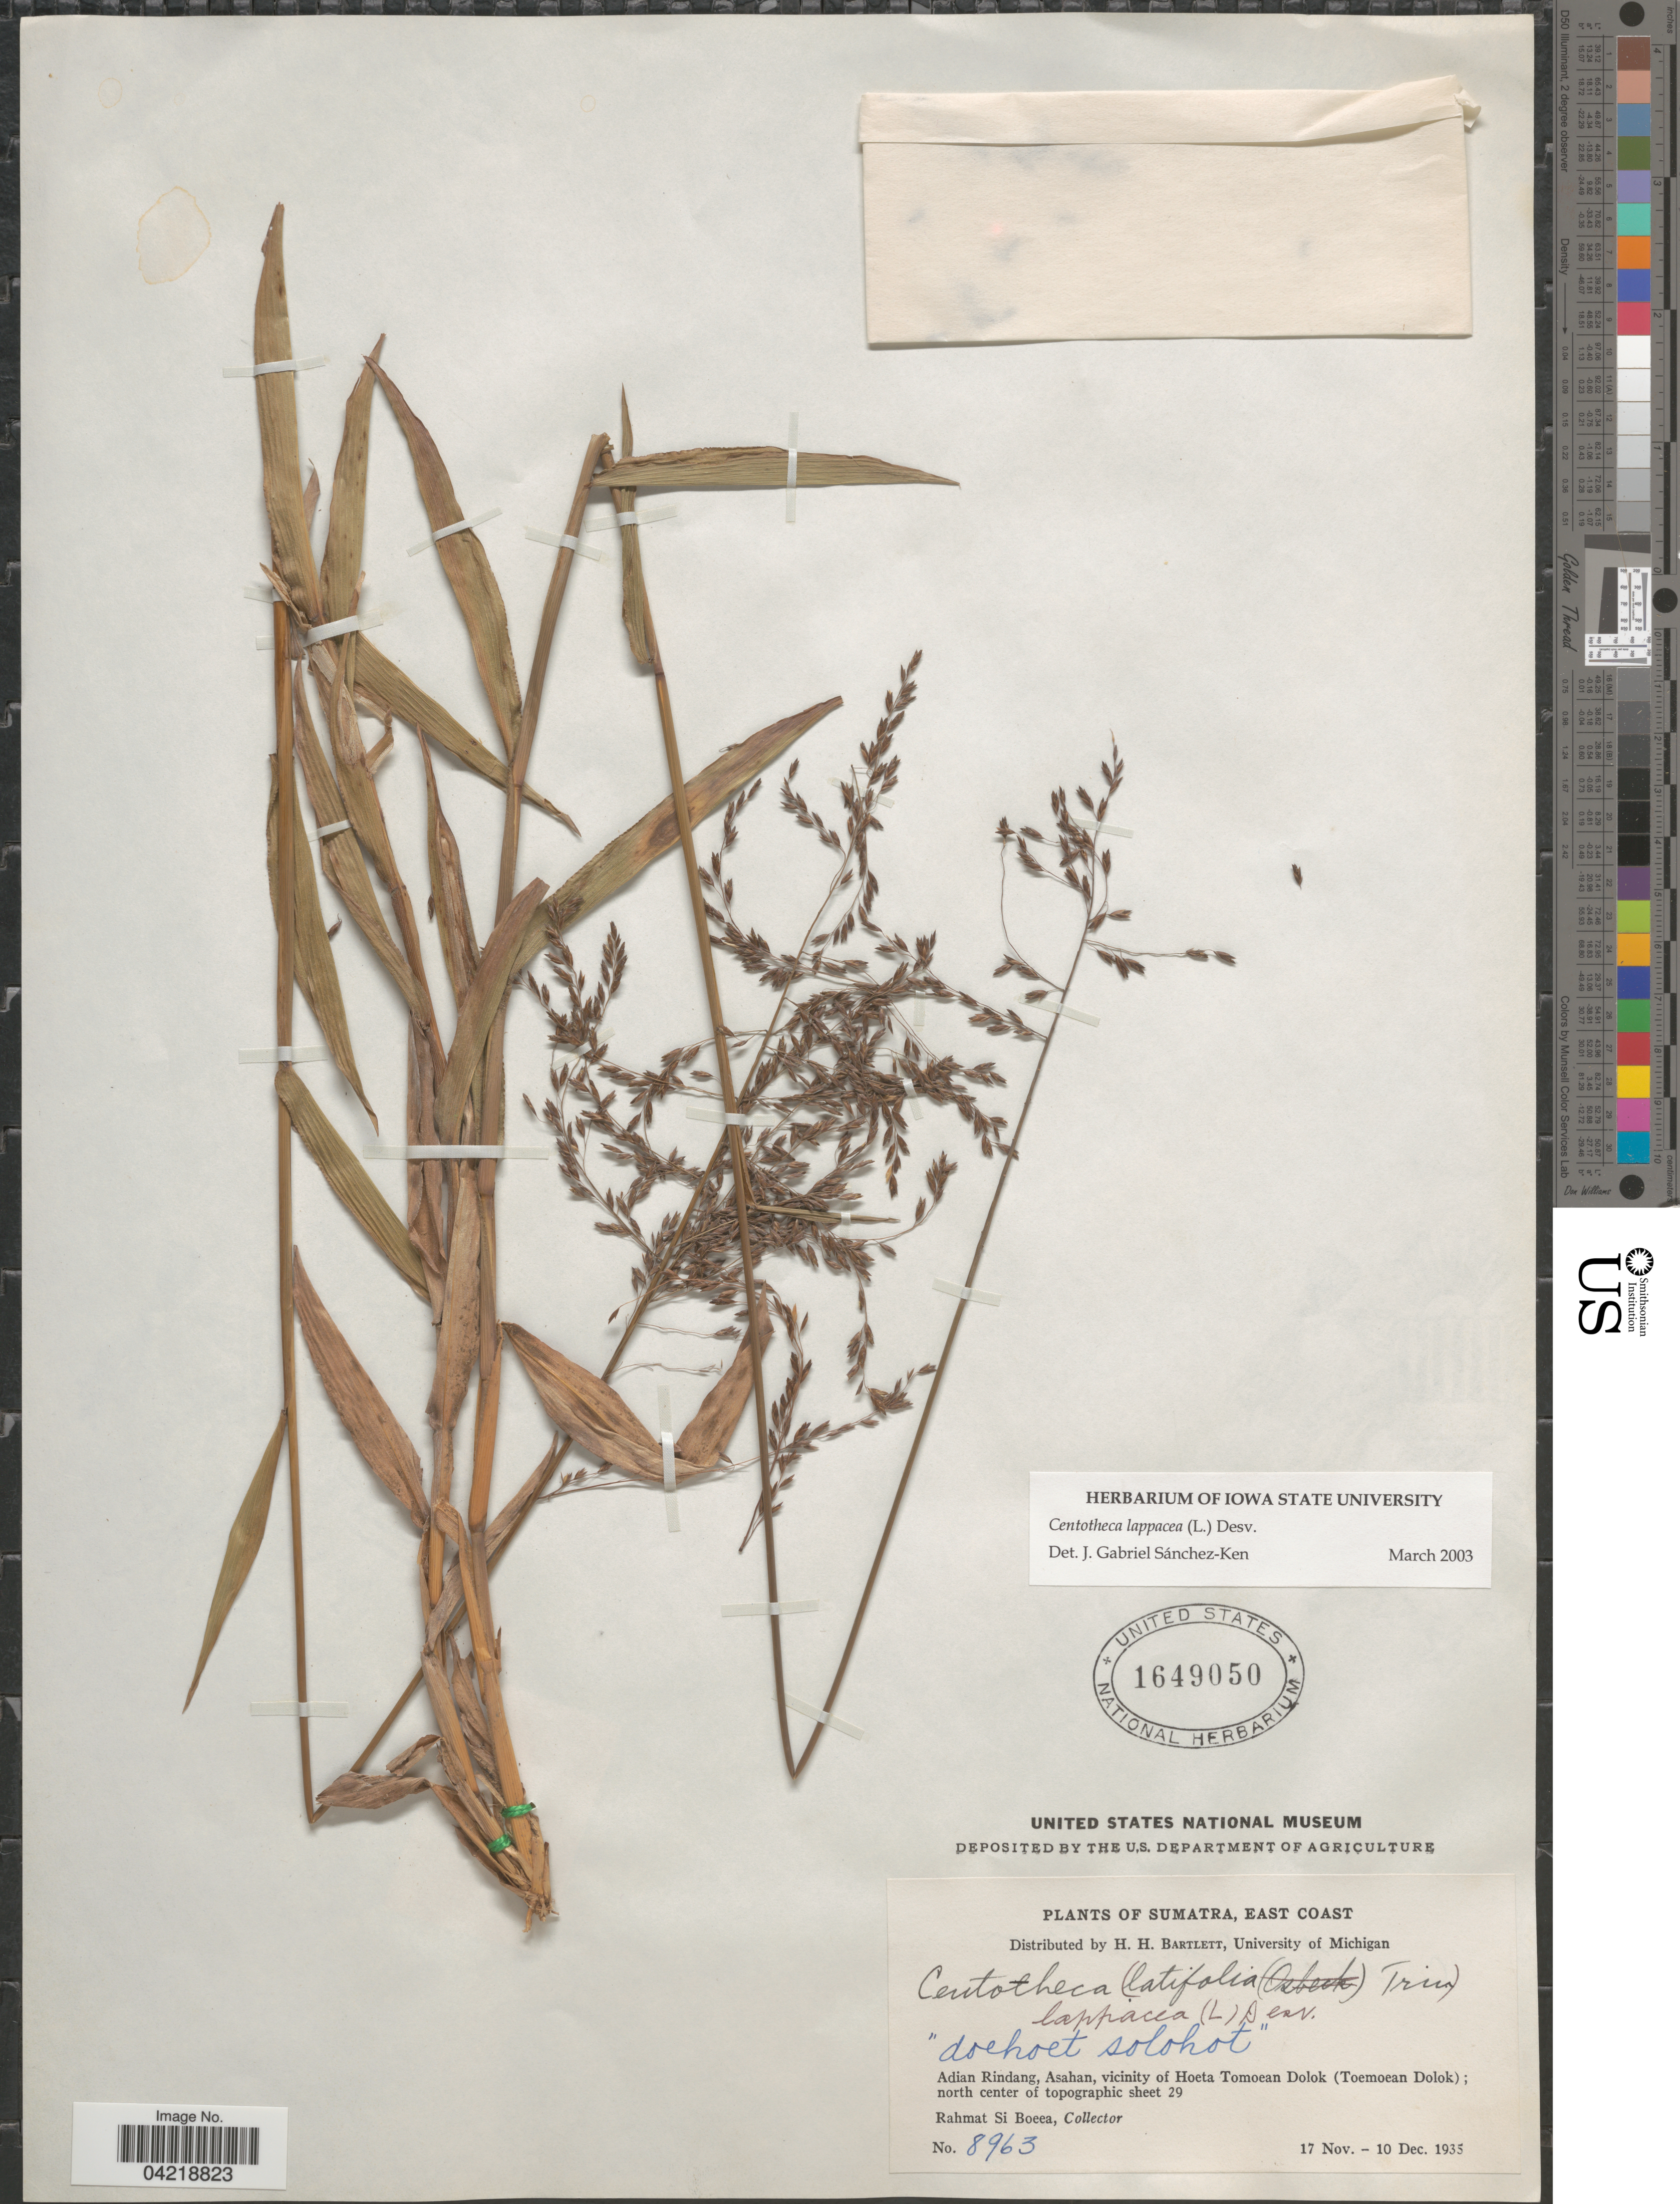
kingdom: Plantae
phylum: Tracheophyta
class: Liliopsida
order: Poales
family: Poaceae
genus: Centotheca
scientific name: Centotheca lappacea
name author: (L.) Desv.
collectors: Rahmat Si Boeea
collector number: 8963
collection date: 1935-11-17/1935-12-10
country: Indonesia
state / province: Sumatra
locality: East Coast. Adian Rindang, Asahan, vicinity of Hoeta Tomoean Dolok (Toemoean Dolok); north center of topographic sheet 29.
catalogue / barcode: US 1649050